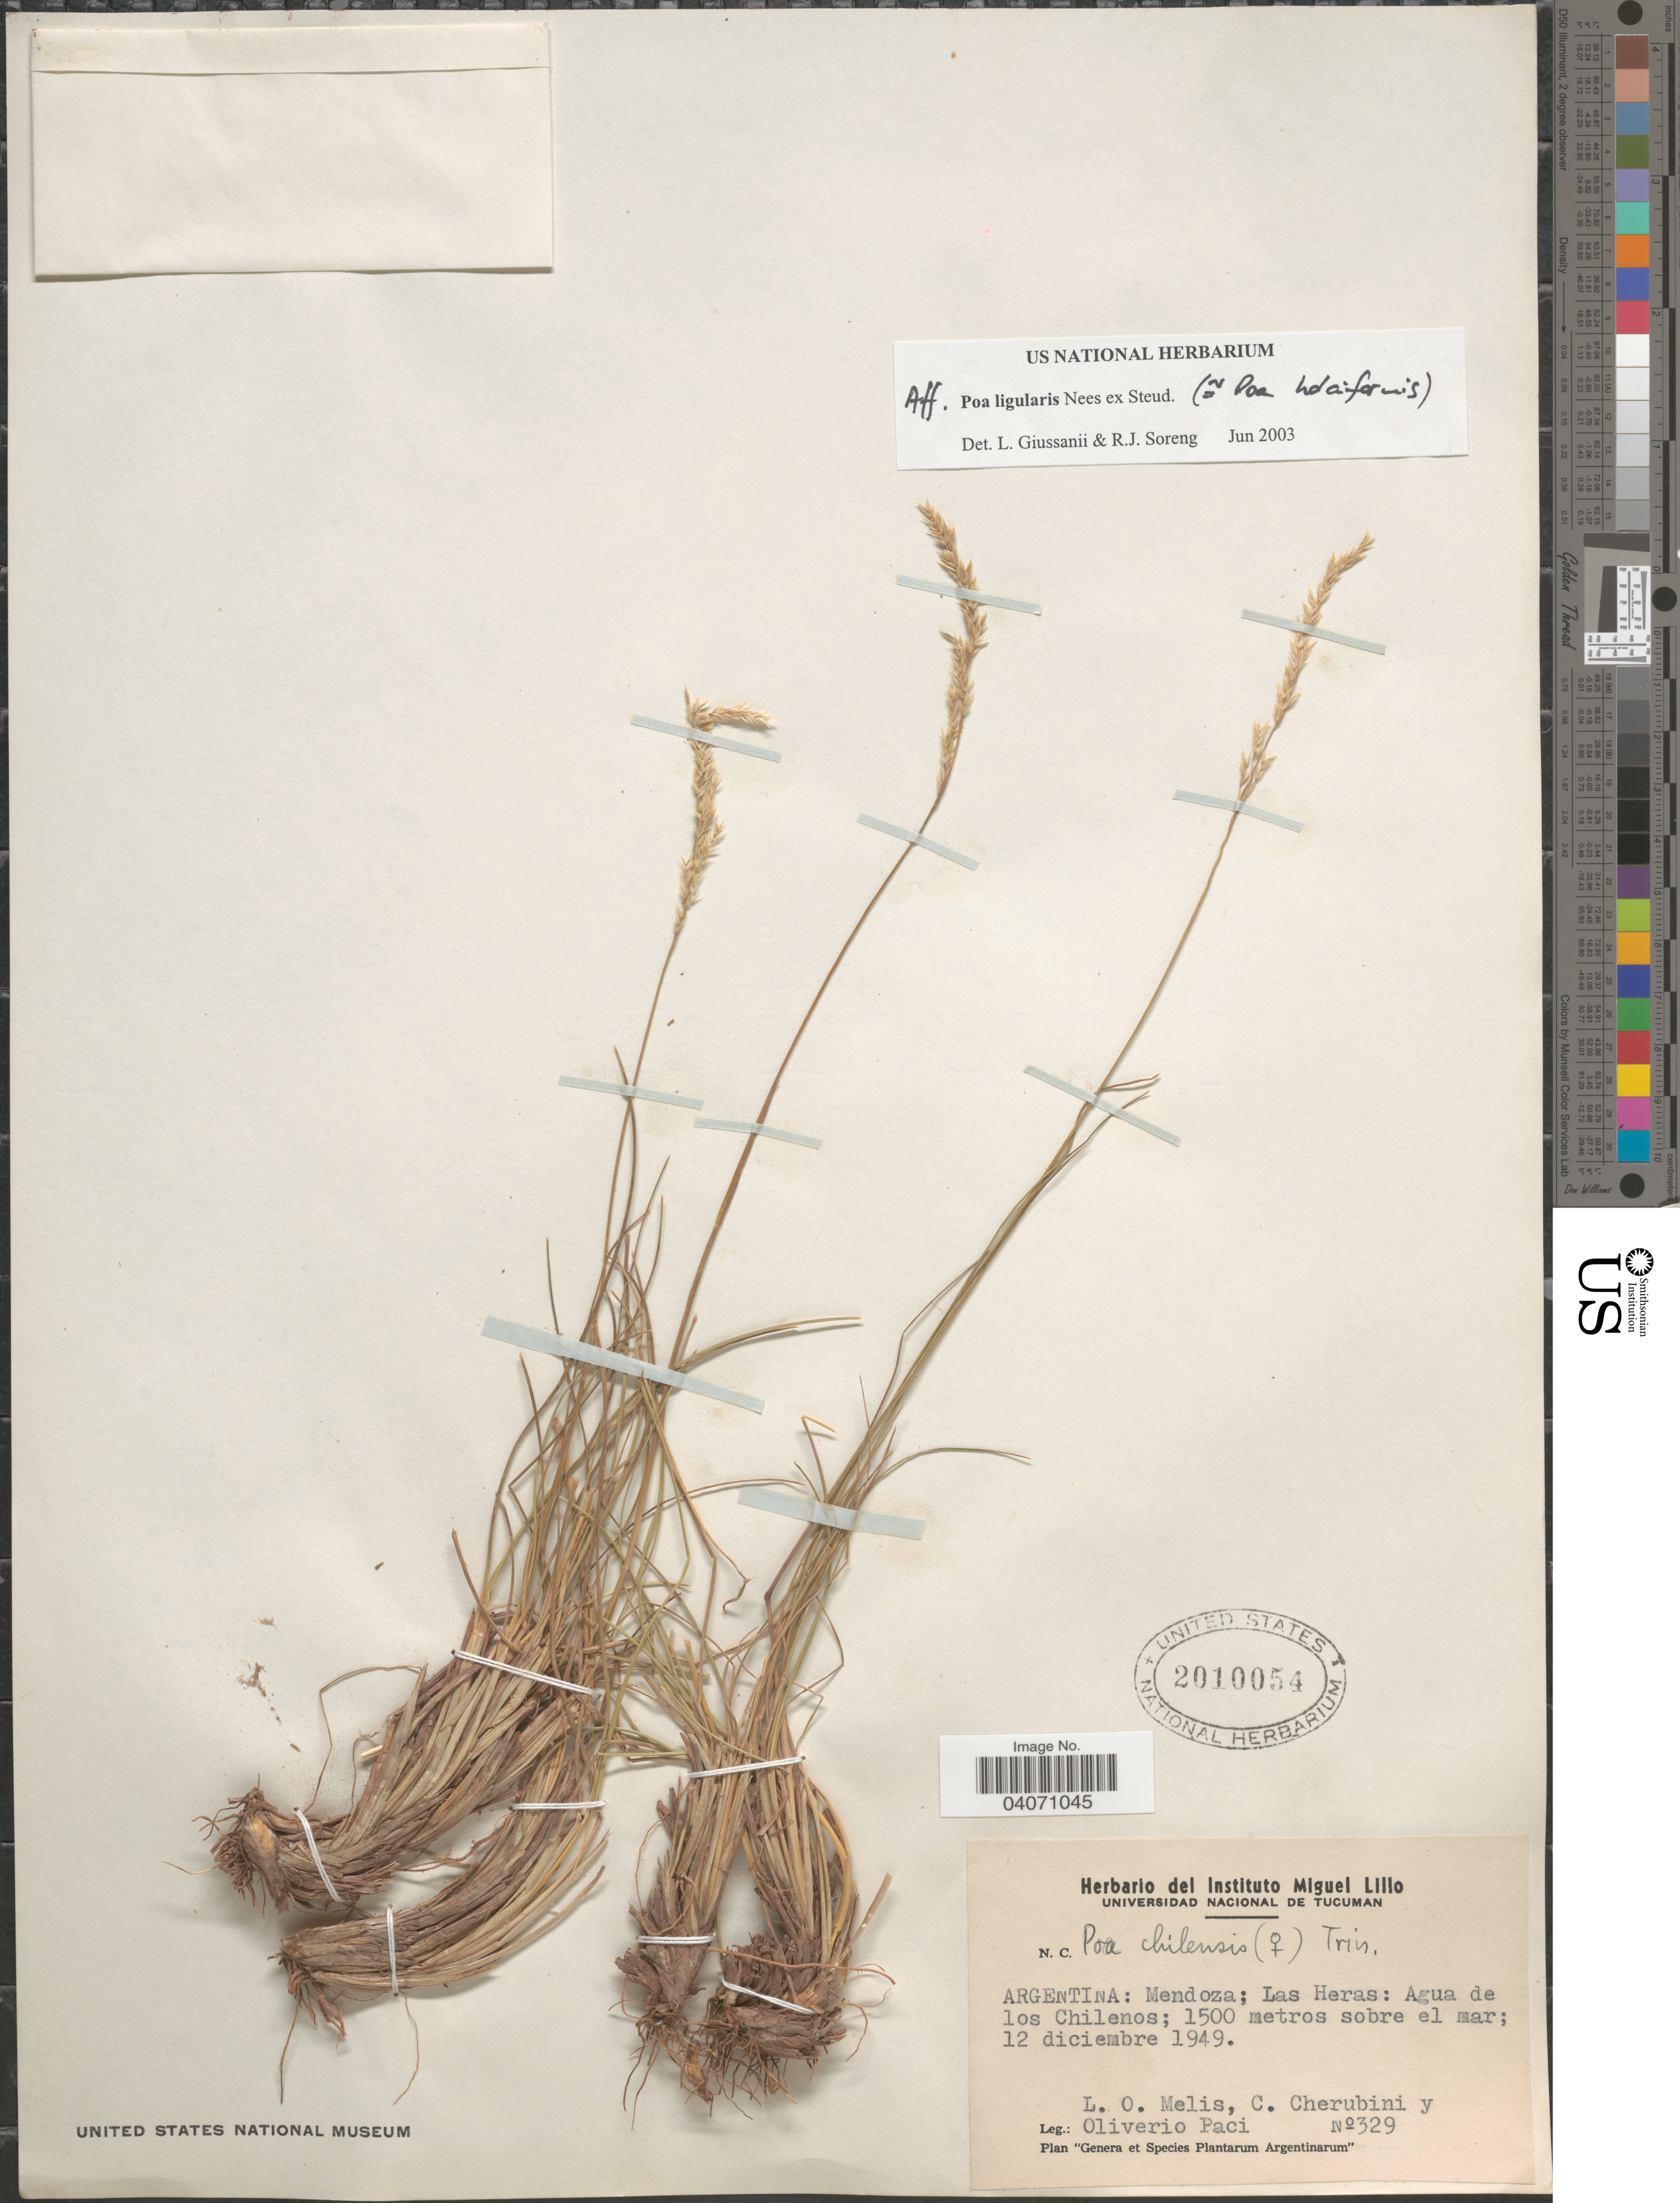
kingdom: Plantae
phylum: Tracheophyta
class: Liliopsida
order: Poales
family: Poaceae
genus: Poa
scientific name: Poa ligularis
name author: Nees ex Steud.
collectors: L. Melis, C. Cherubini & O. Paci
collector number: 329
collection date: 1949-12-12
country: Argentina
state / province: Mendoza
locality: Las Heras: Agua de los Chilenos.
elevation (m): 1500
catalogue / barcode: US 2010054